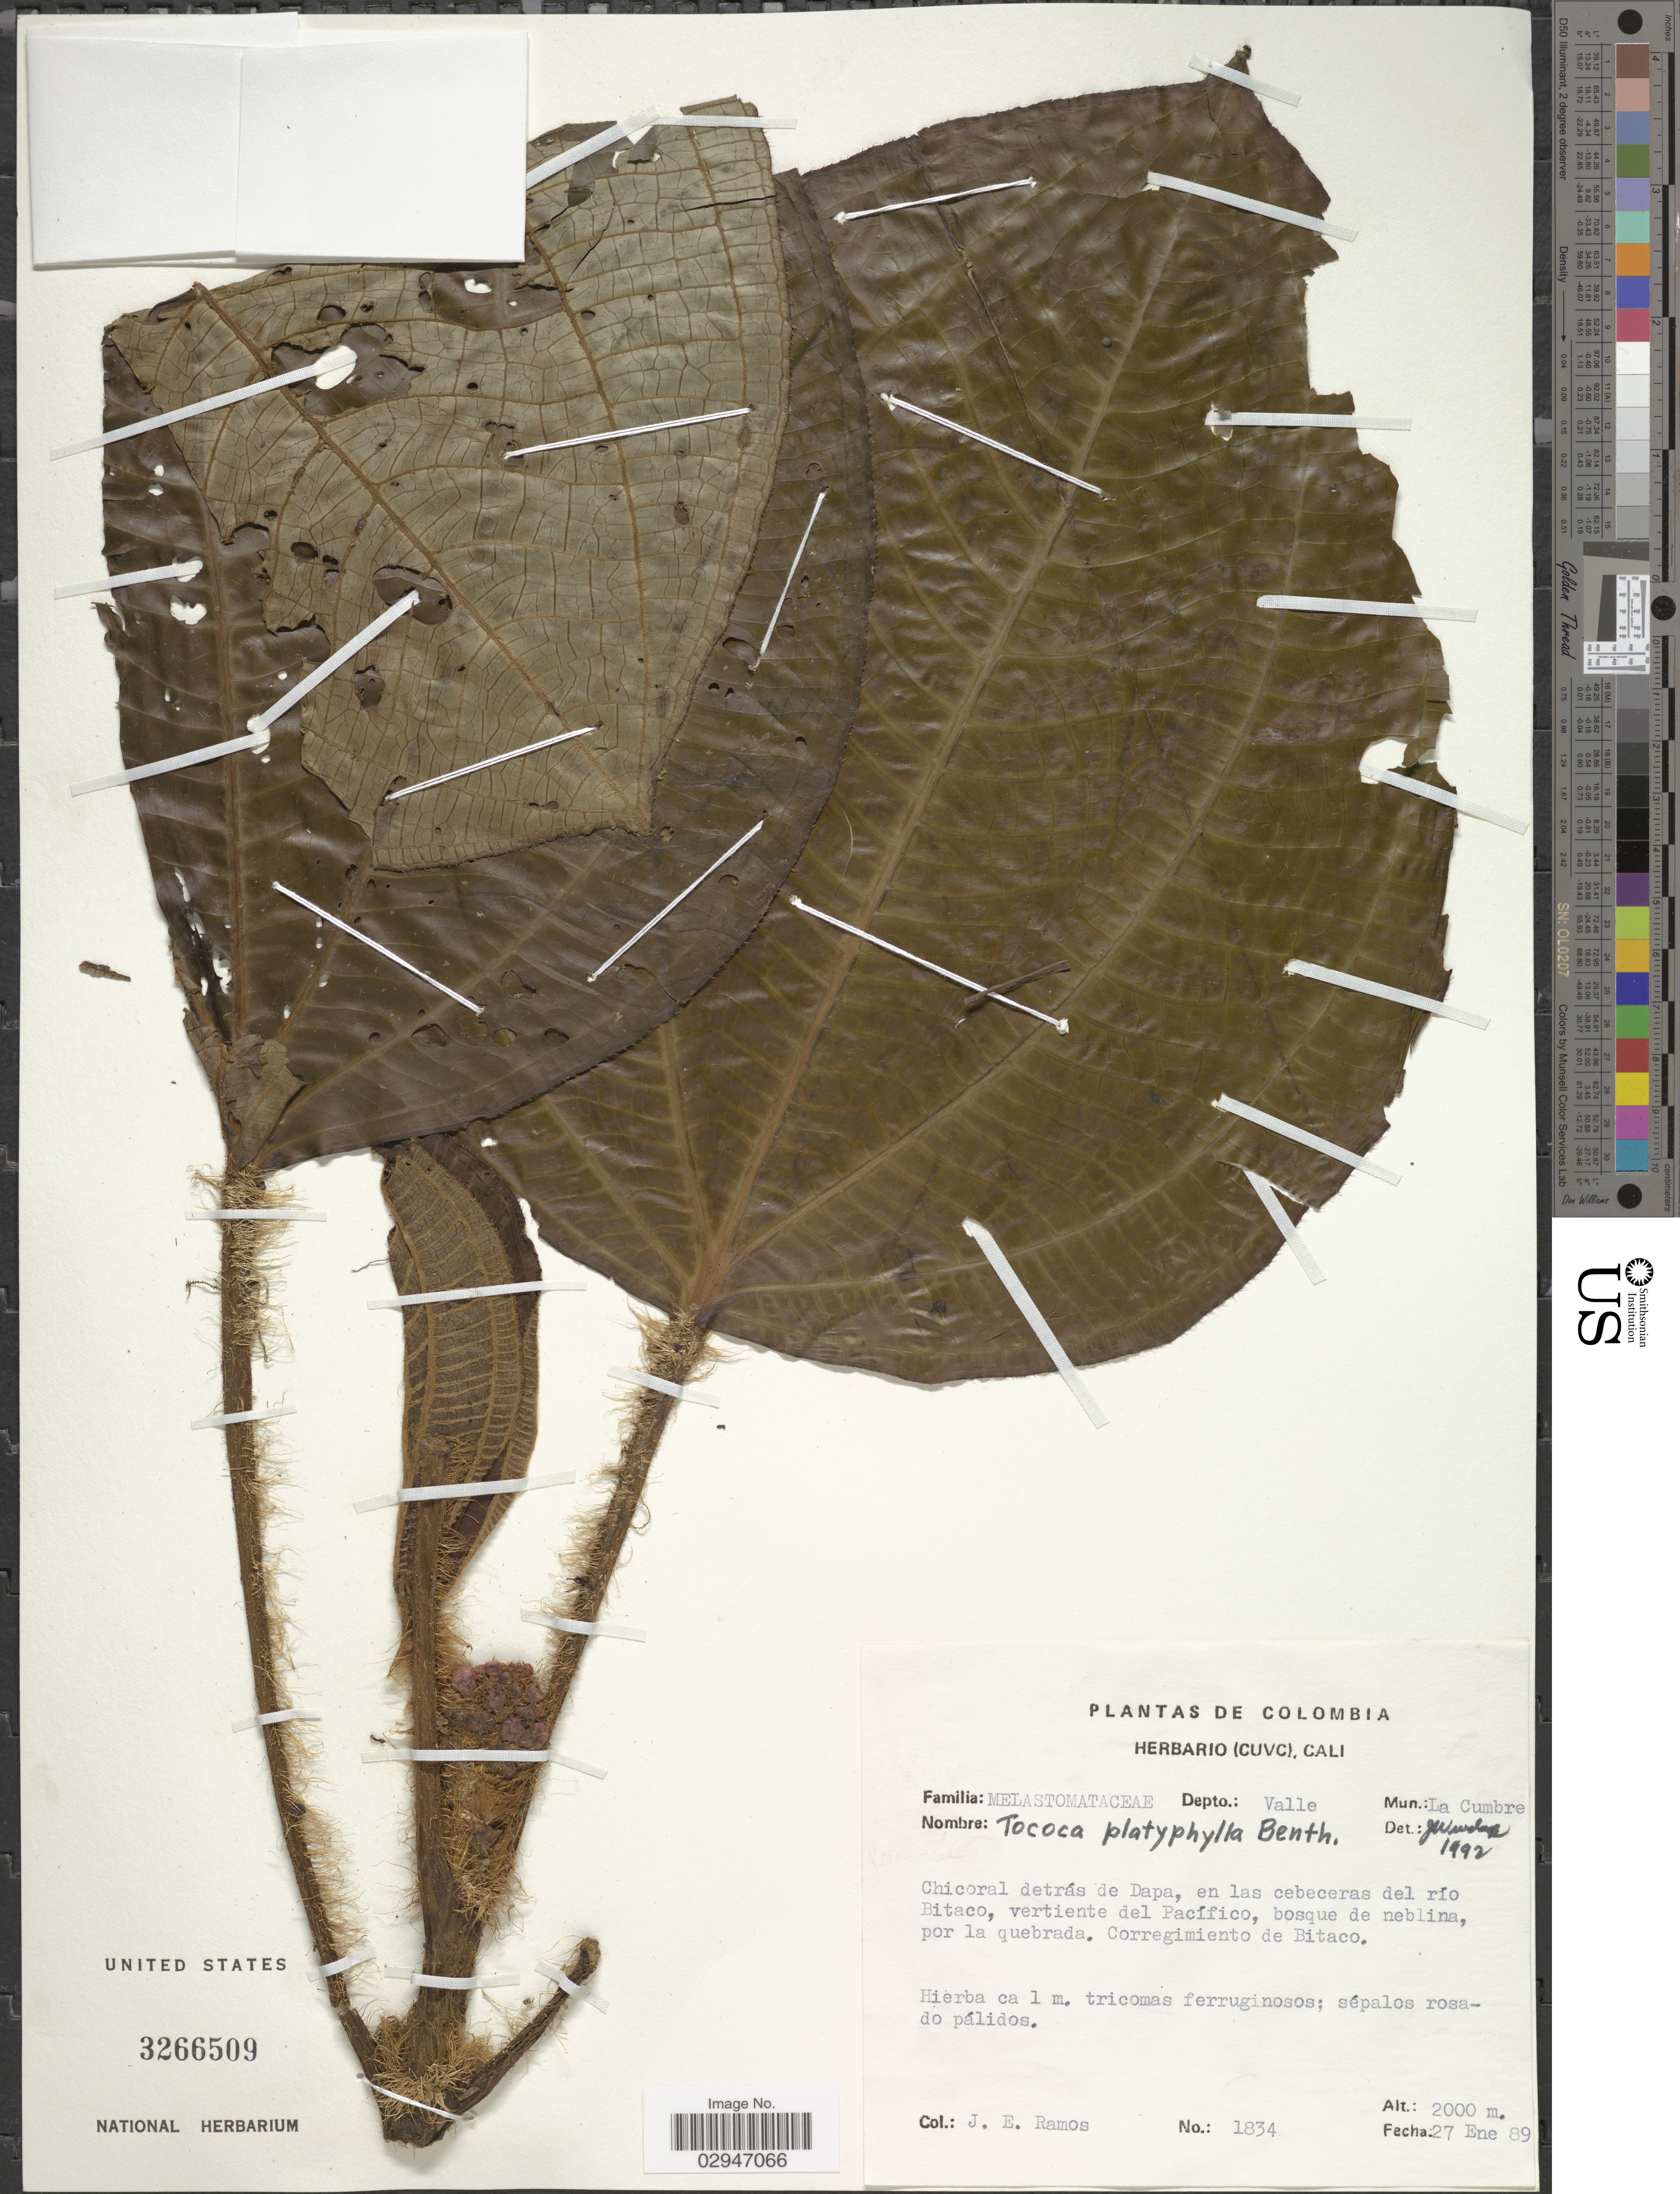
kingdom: Plantae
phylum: Tracheophyta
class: Magnoliopsida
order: Myrtales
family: Melastomataceae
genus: Tococa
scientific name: Tococa platyphylla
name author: Benth.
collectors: J. E. Ramos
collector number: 1834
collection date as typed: Transcribed d/m/y: 27/1/89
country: Colombia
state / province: Valle del Cauca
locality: Depto.: Valle Mun.: La Cumbre. Chicoral detrás de Dapa, en las cebeceras del río Bitaco, vertiente del Pacífico, bosque de neblina, por la quebrada. Corregimiento de Bitaco.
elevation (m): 2000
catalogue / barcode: US 3266509